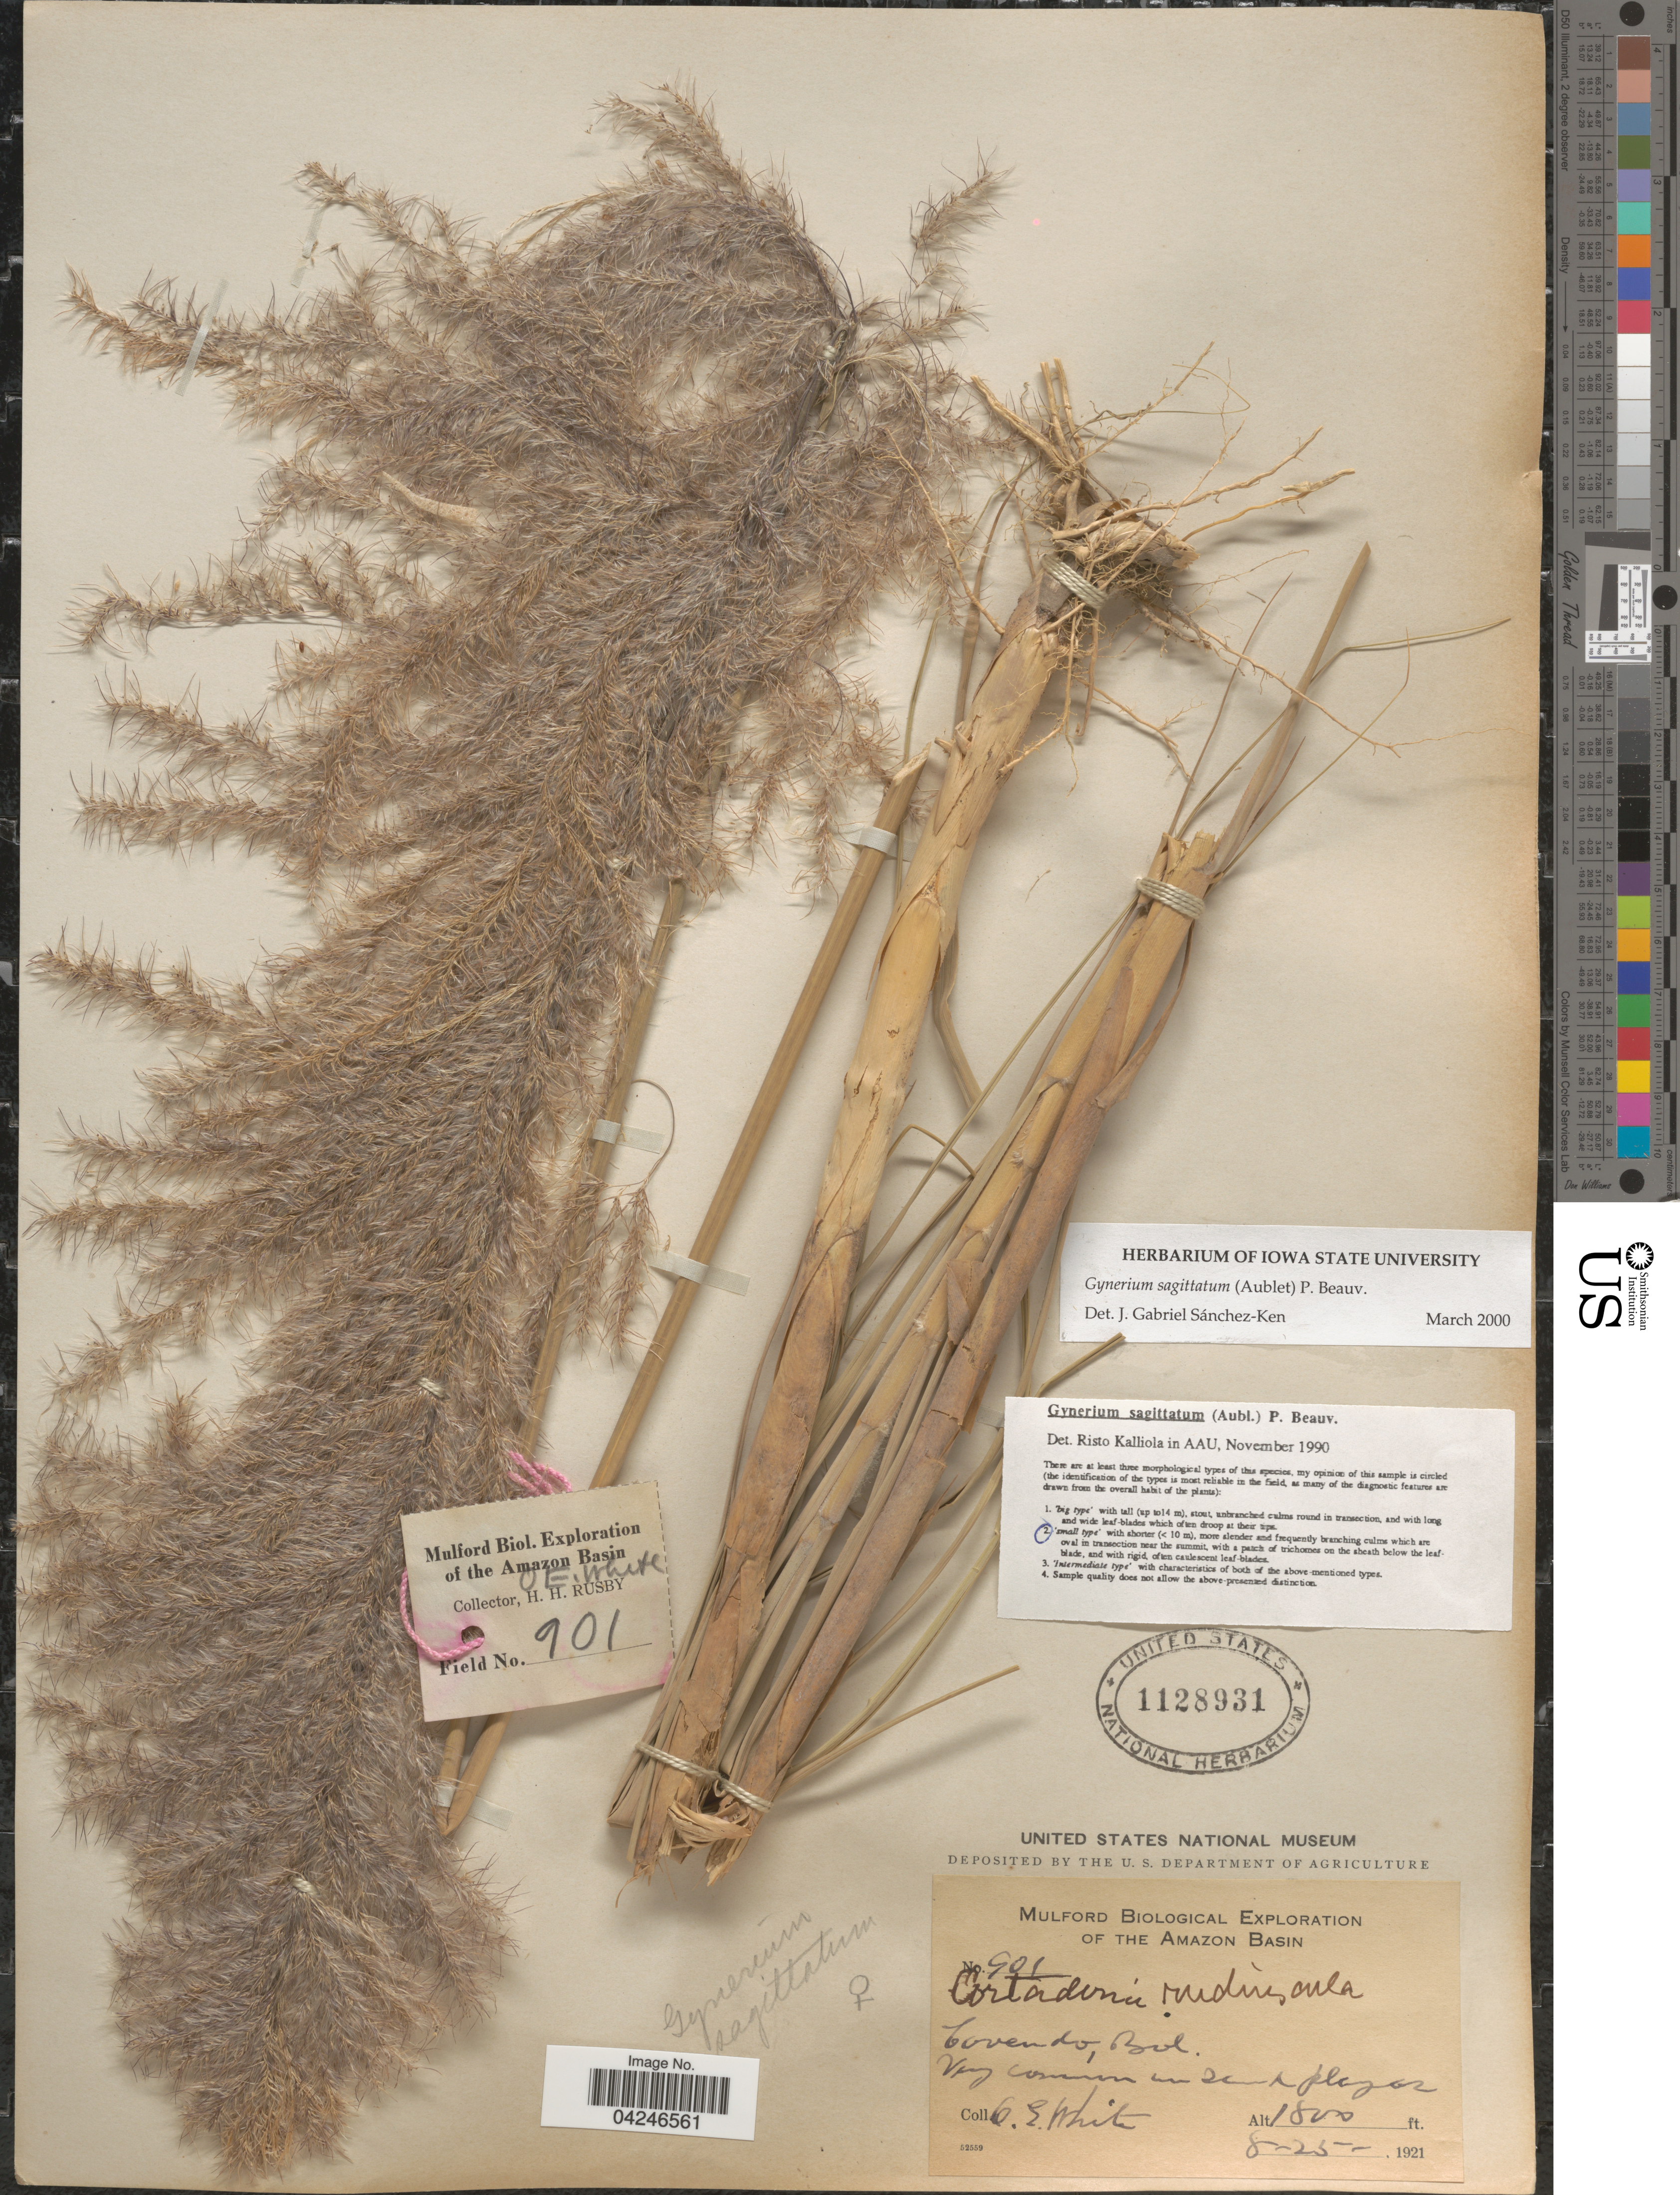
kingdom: Plantae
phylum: Tracheophyta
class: Liliopsida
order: Poales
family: Poaceae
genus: Gynerium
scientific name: Gynerium sagittatum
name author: (Aubl.) P. Beauv.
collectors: O. E. White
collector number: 901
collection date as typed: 8-25-1921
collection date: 1921-08-25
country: Bolivia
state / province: La Paz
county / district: Sud Yungas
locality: Covendo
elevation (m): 549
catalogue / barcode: US 1128931